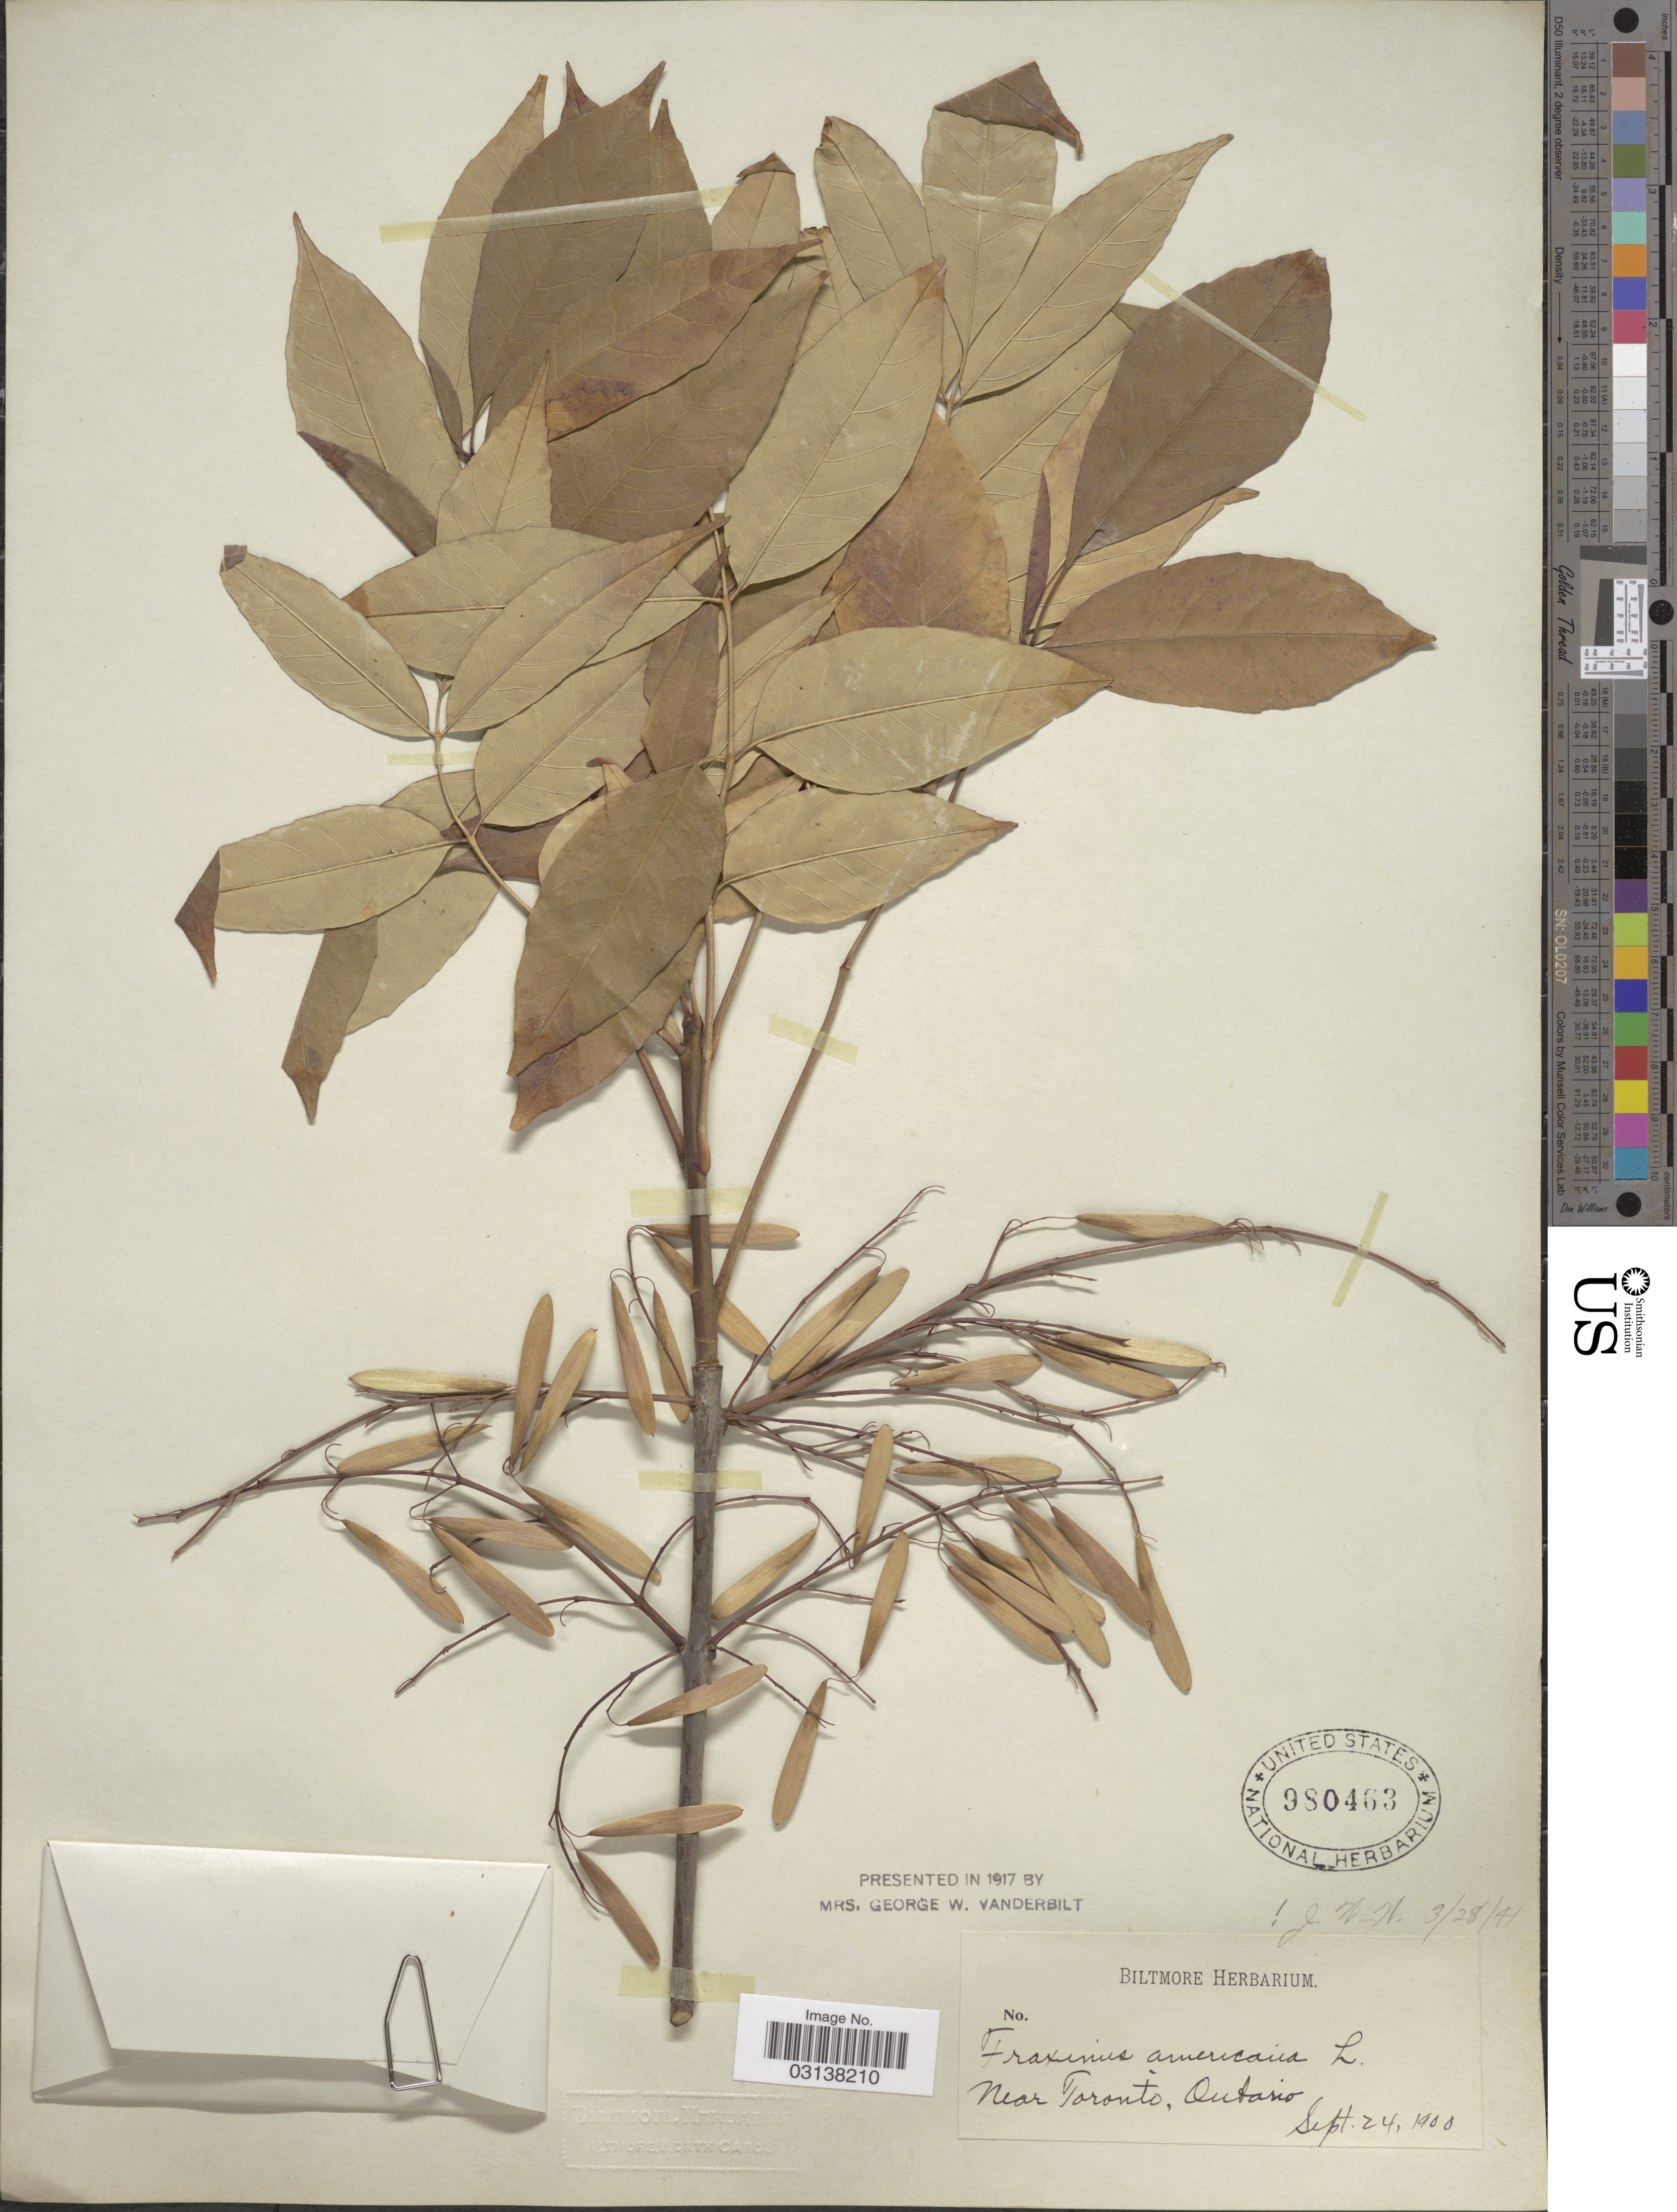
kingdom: Plantae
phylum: Tracheophyta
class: Magnoliopsida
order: Lamiales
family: Oleaceae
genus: Fraxinus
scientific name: Fraxinus americana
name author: L.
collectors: ex herb. Biltmore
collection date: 1900-09-24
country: Canada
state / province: Ontario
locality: Near Toronto.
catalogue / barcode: US 980463